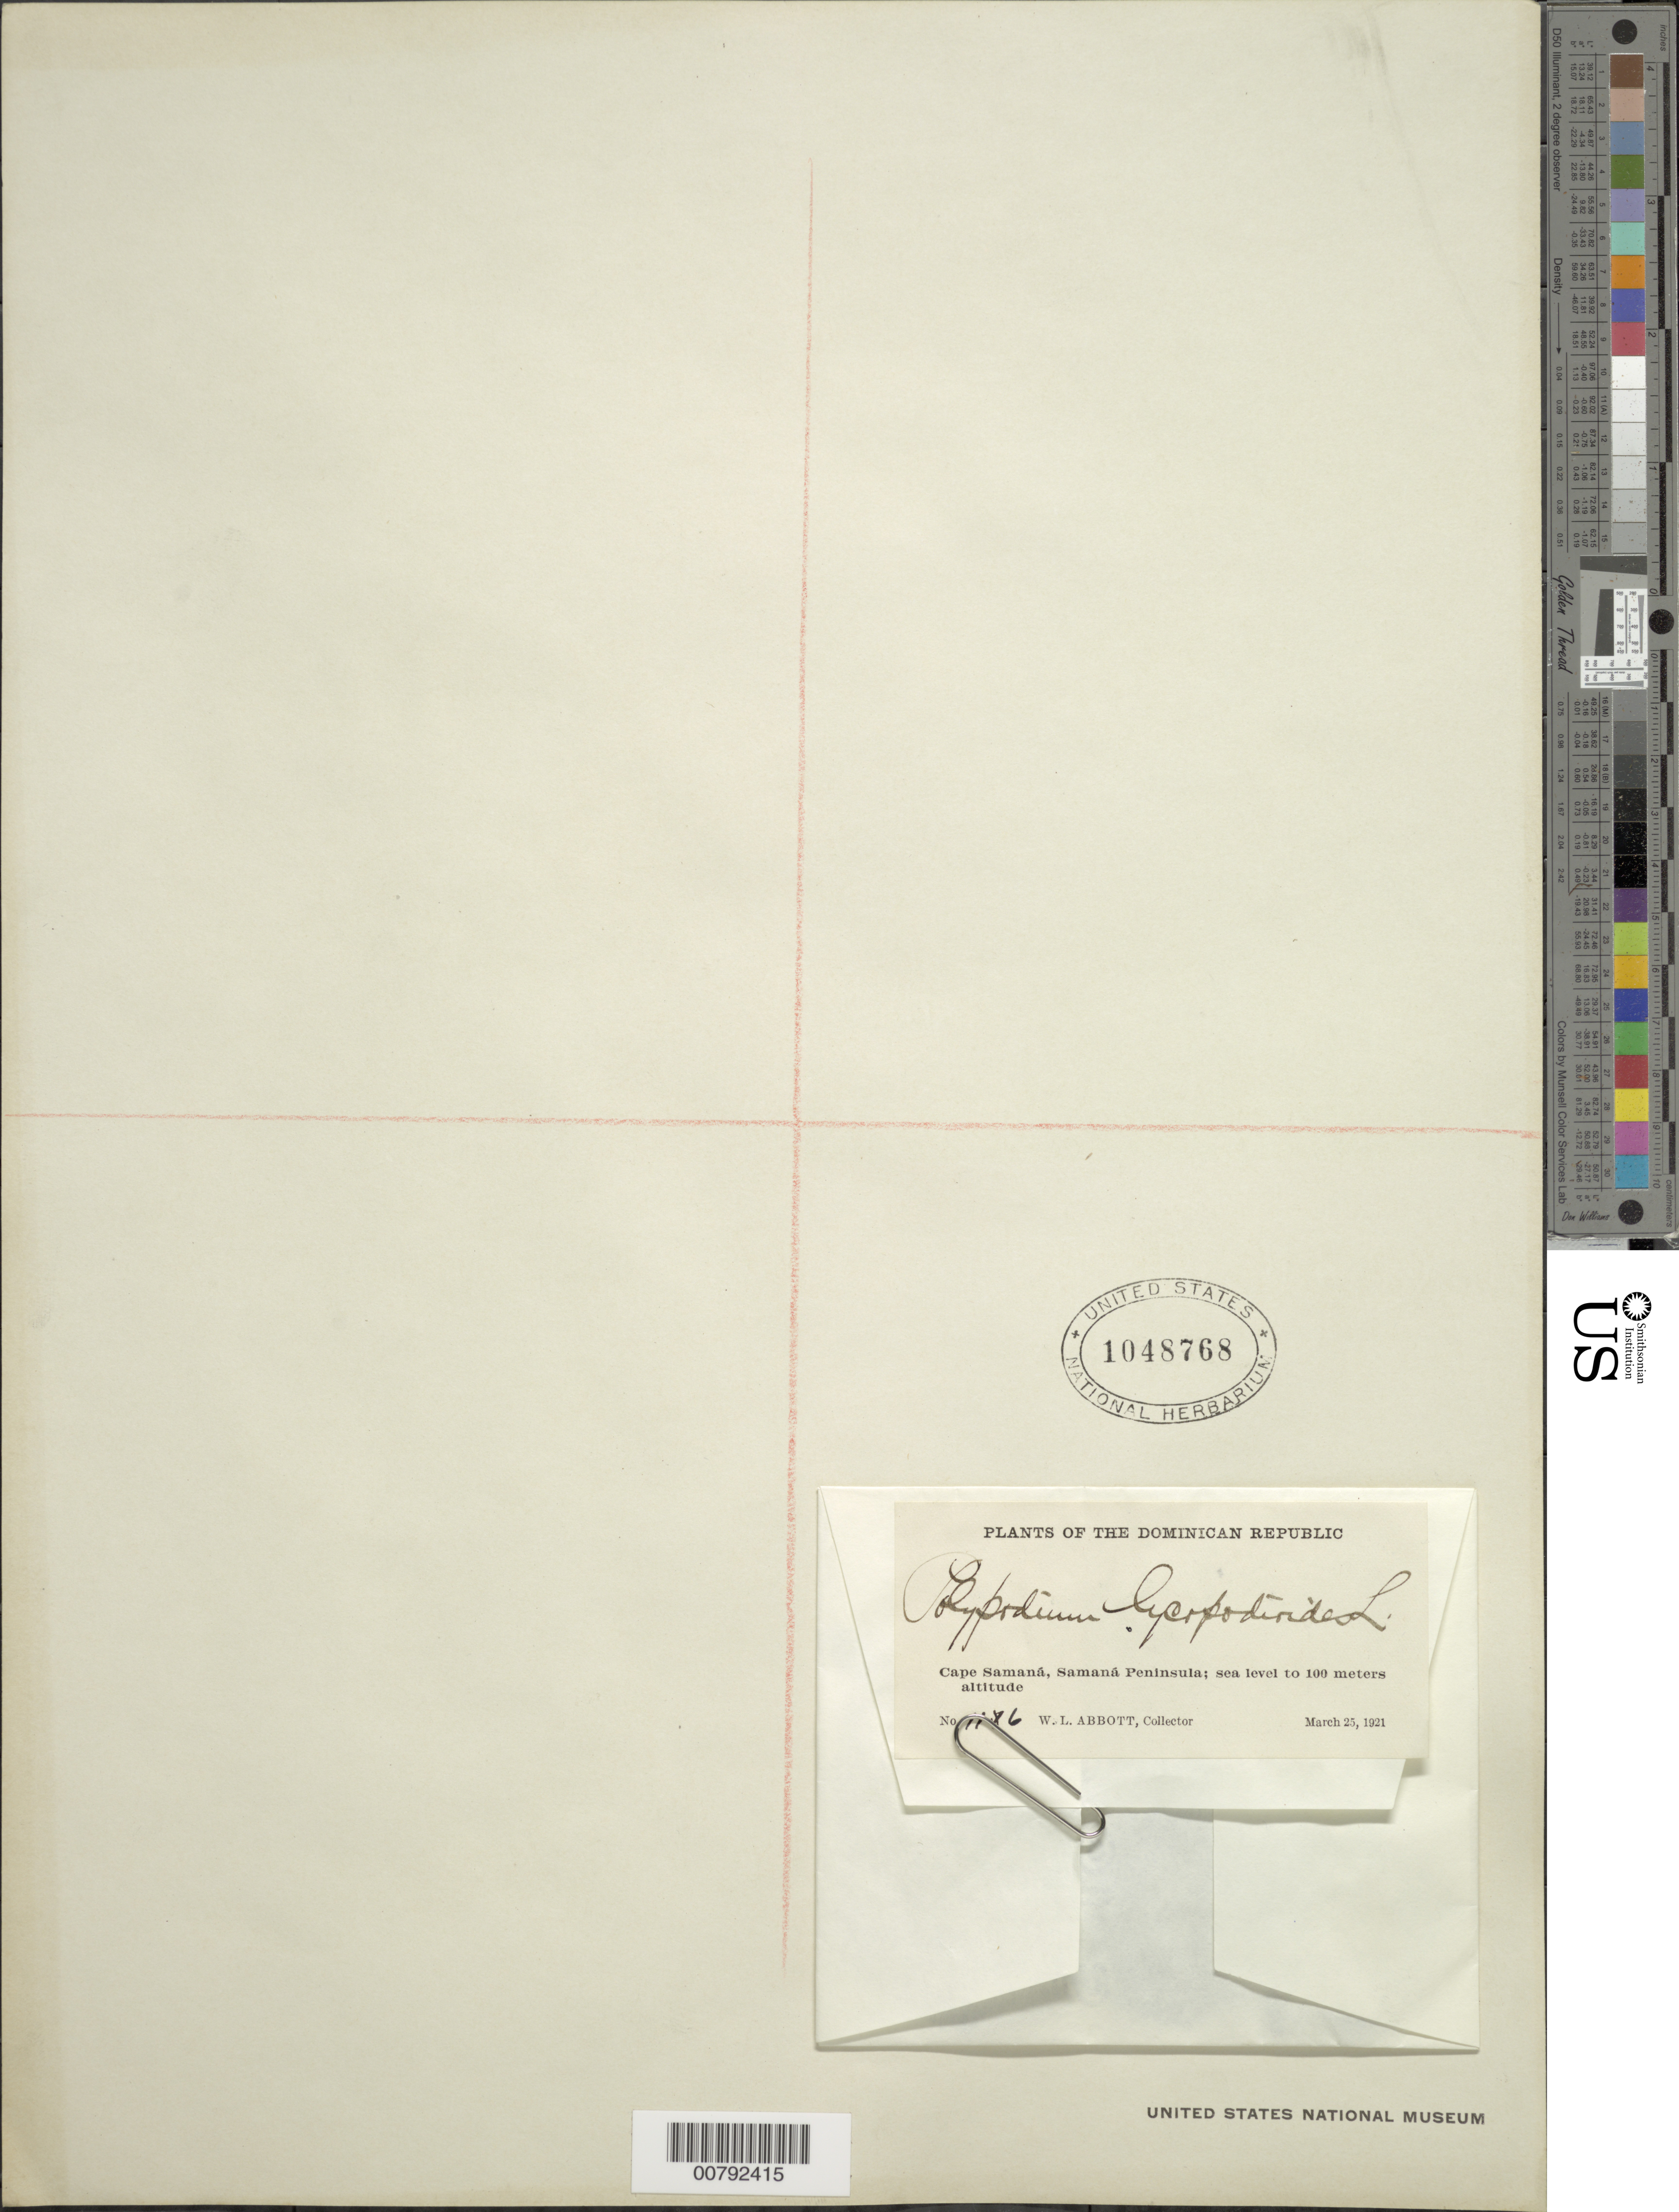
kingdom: Plantae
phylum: Tracheophyta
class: Polypodiopsida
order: Polypodiales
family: Polypodiaceae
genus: Microgramma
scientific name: Microgramma lycopodioides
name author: (L.) Copel.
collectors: W. L. Abbott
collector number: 1186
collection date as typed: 25 Mar 1910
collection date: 1910-03-25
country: Dominican Republic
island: Hispaniola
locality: Cape Samaná, Samaná Peninsula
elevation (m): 0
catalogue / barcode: US 1048768